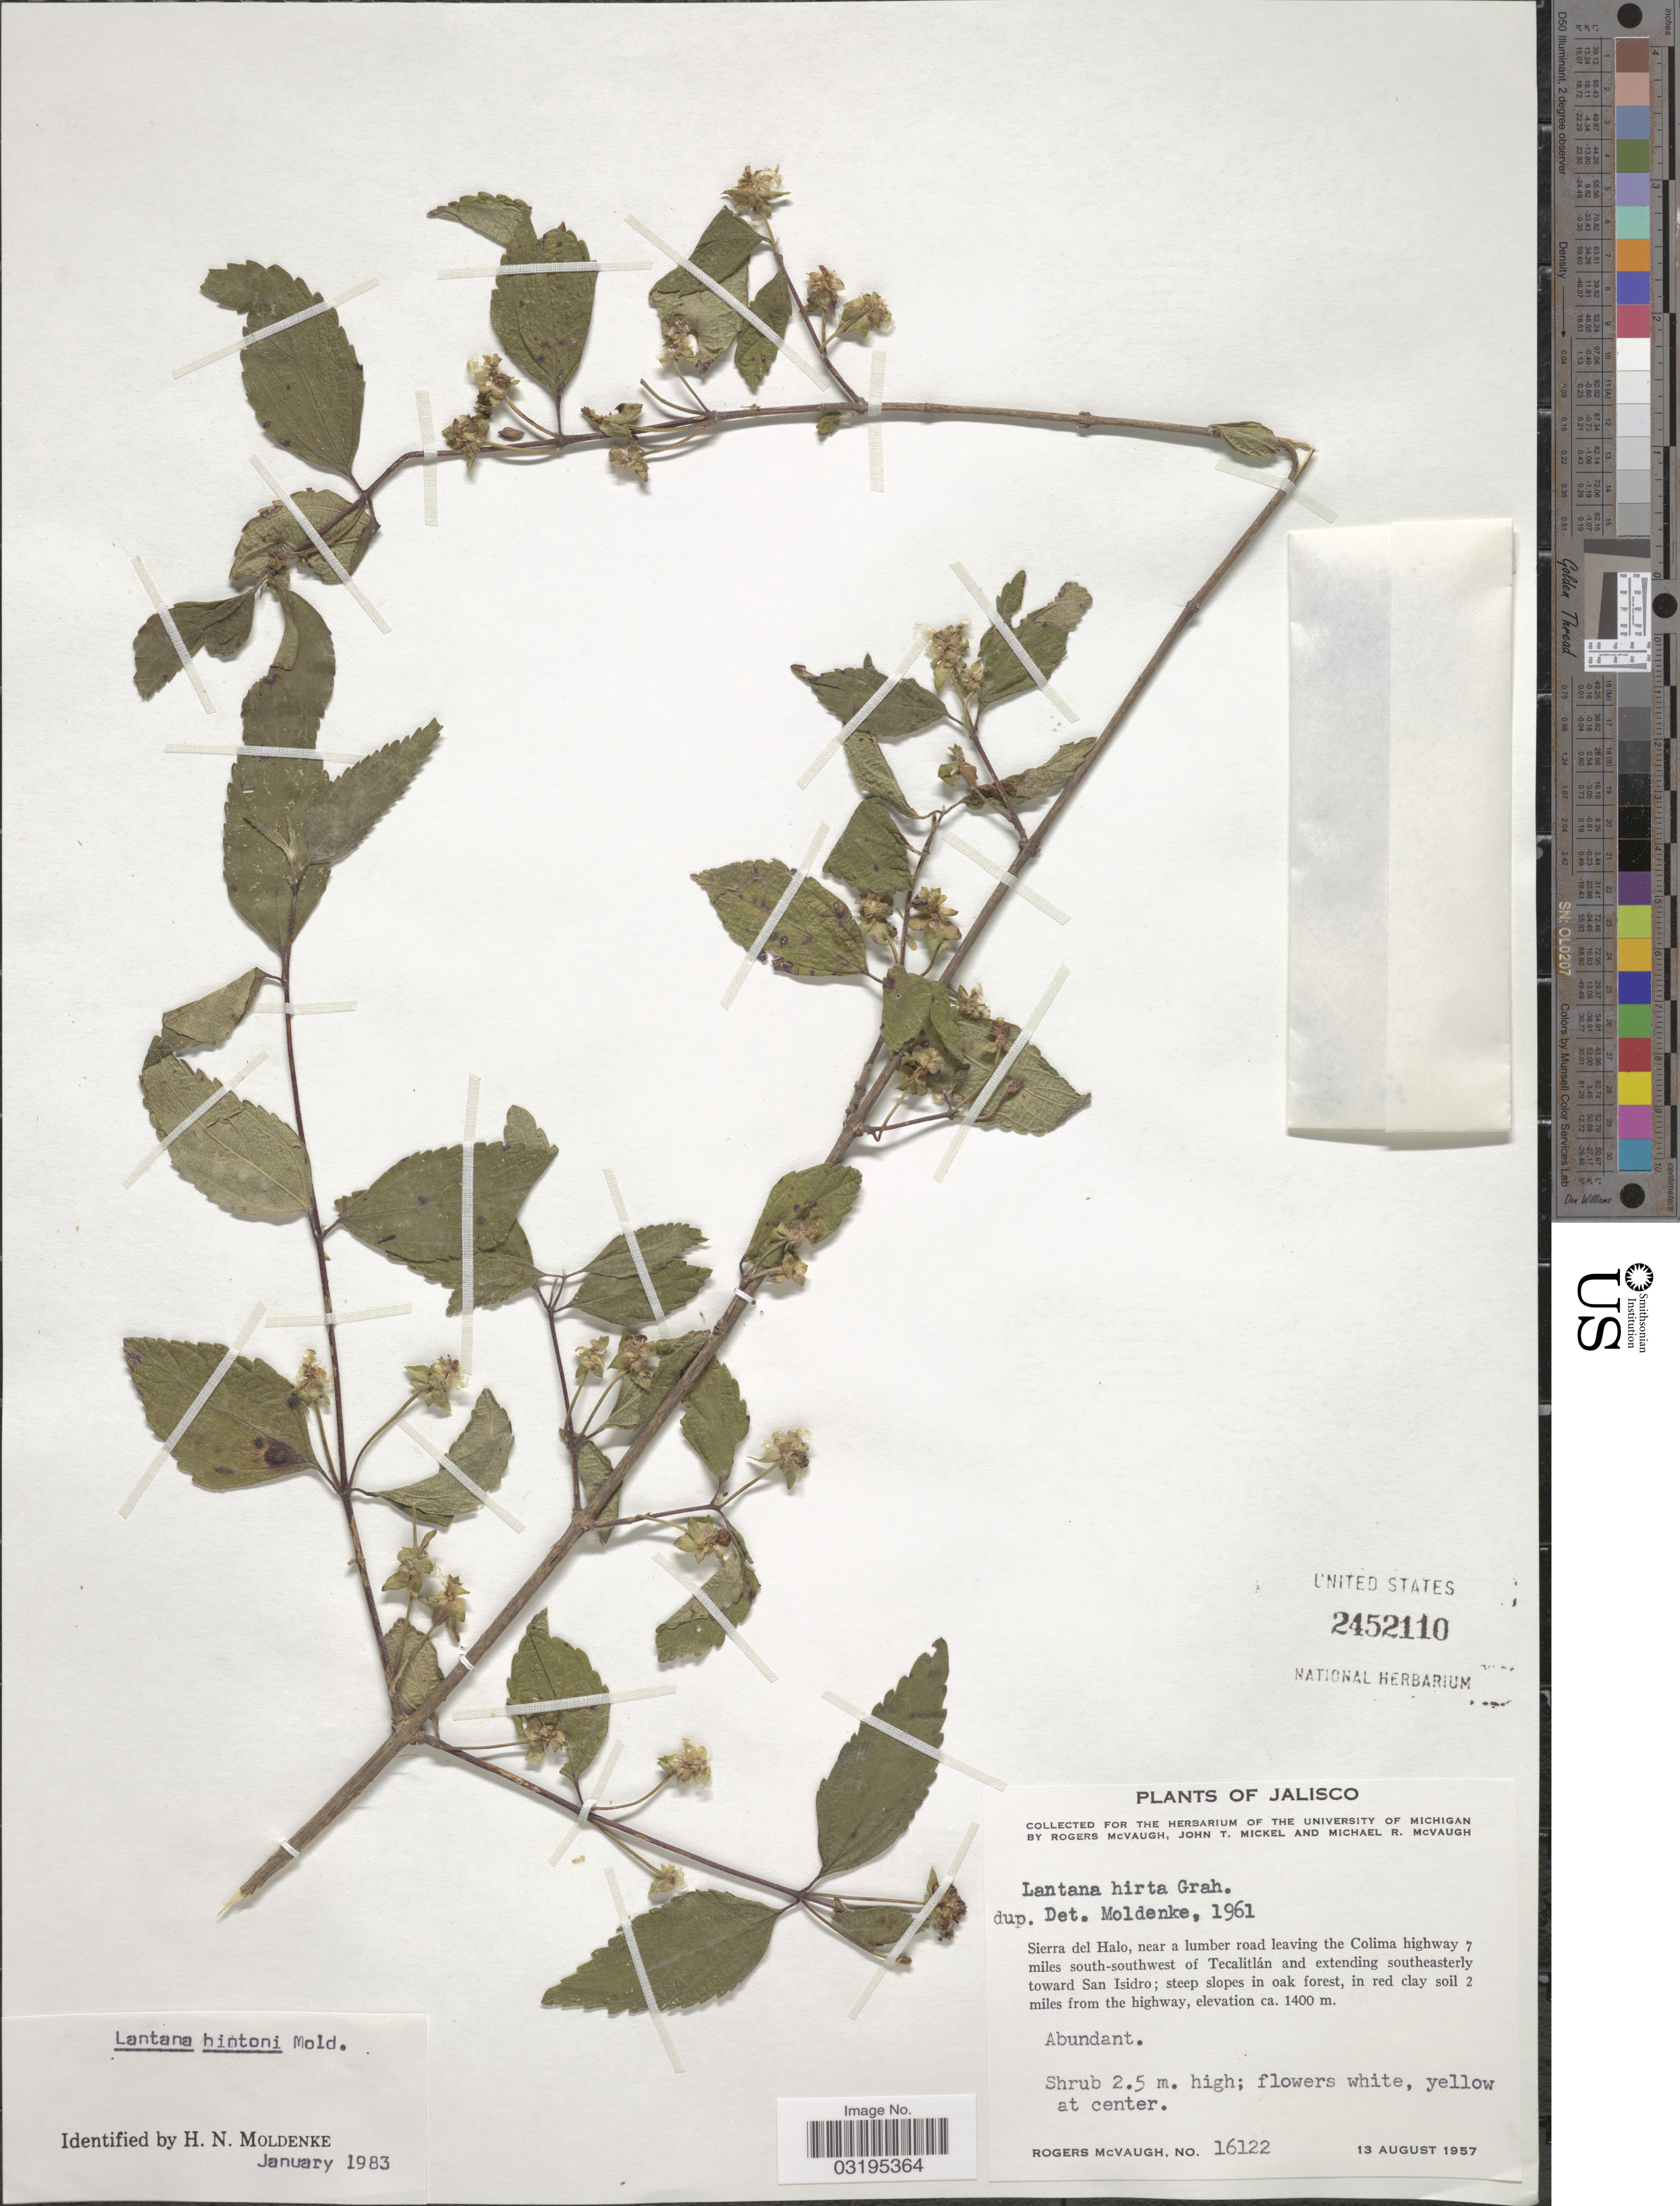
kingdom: Plantae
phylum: Tracheophyta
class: Magnoliopsida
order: Lamiales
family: Verbenaceae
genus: Lantana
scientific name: Lantana hintonii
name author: Moldenke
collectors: R. McVaugh, J. T. Mickel & M. R. McVaugh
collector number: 16122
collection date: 1957-08-13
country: Mexico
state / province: Jalisco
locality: Sierra del Halo, near a lumber road leaving the Colima highway 7 miles south-southwest of Tecalitlán and extending southeasterly toward San Isidro.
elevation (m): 1400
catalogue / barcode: US 2452110